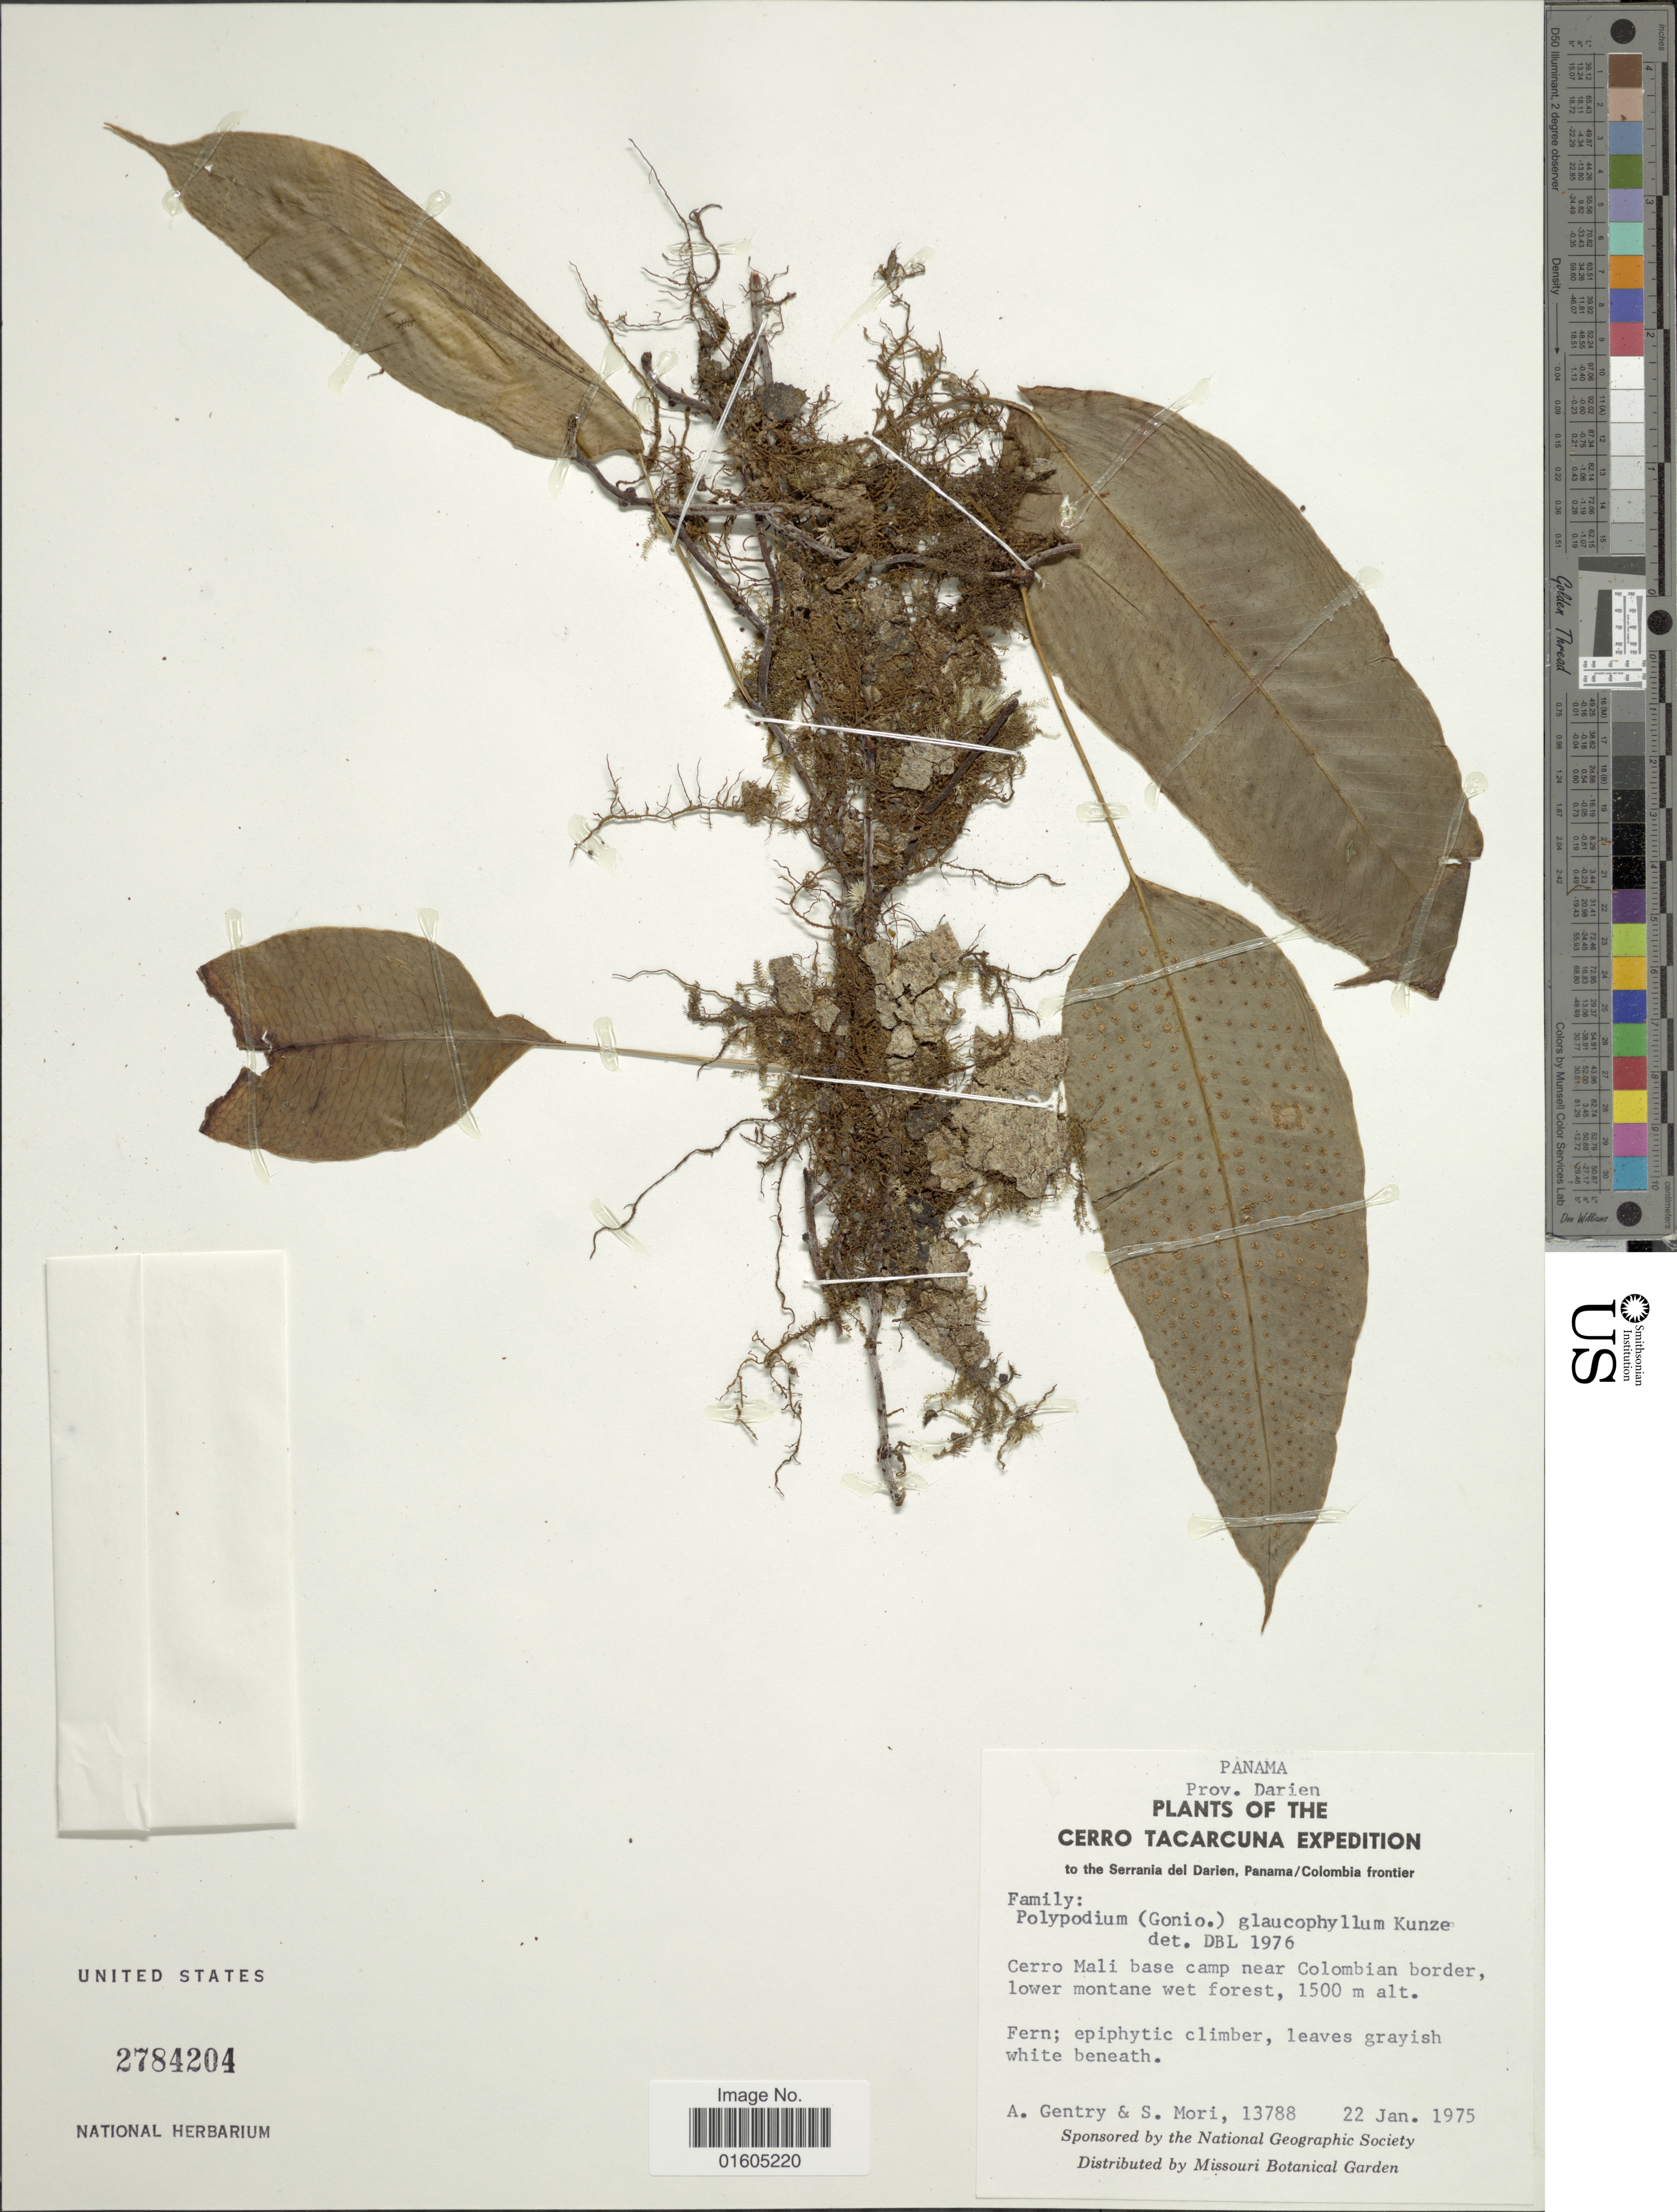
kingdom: Plantae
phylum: Tracheophyta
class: Polypodiopsida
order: Polypodiales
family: Polypodiaceae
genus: Serpocaulon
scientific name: Serpocaulon levigatum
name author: (Cav.) A.R. Sm.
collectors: A. H. Gentry & S. Mori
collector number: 13788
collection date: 1975-01-22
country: Panama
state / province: Darién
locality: Panama: Darien. Cerro Tacarcuna, Serrania del Darien, Panama/Colobia frontier. Cerro Mali base camp near Colombian border, lower montane wet forest.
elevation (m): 1500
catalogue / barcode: US 2784204